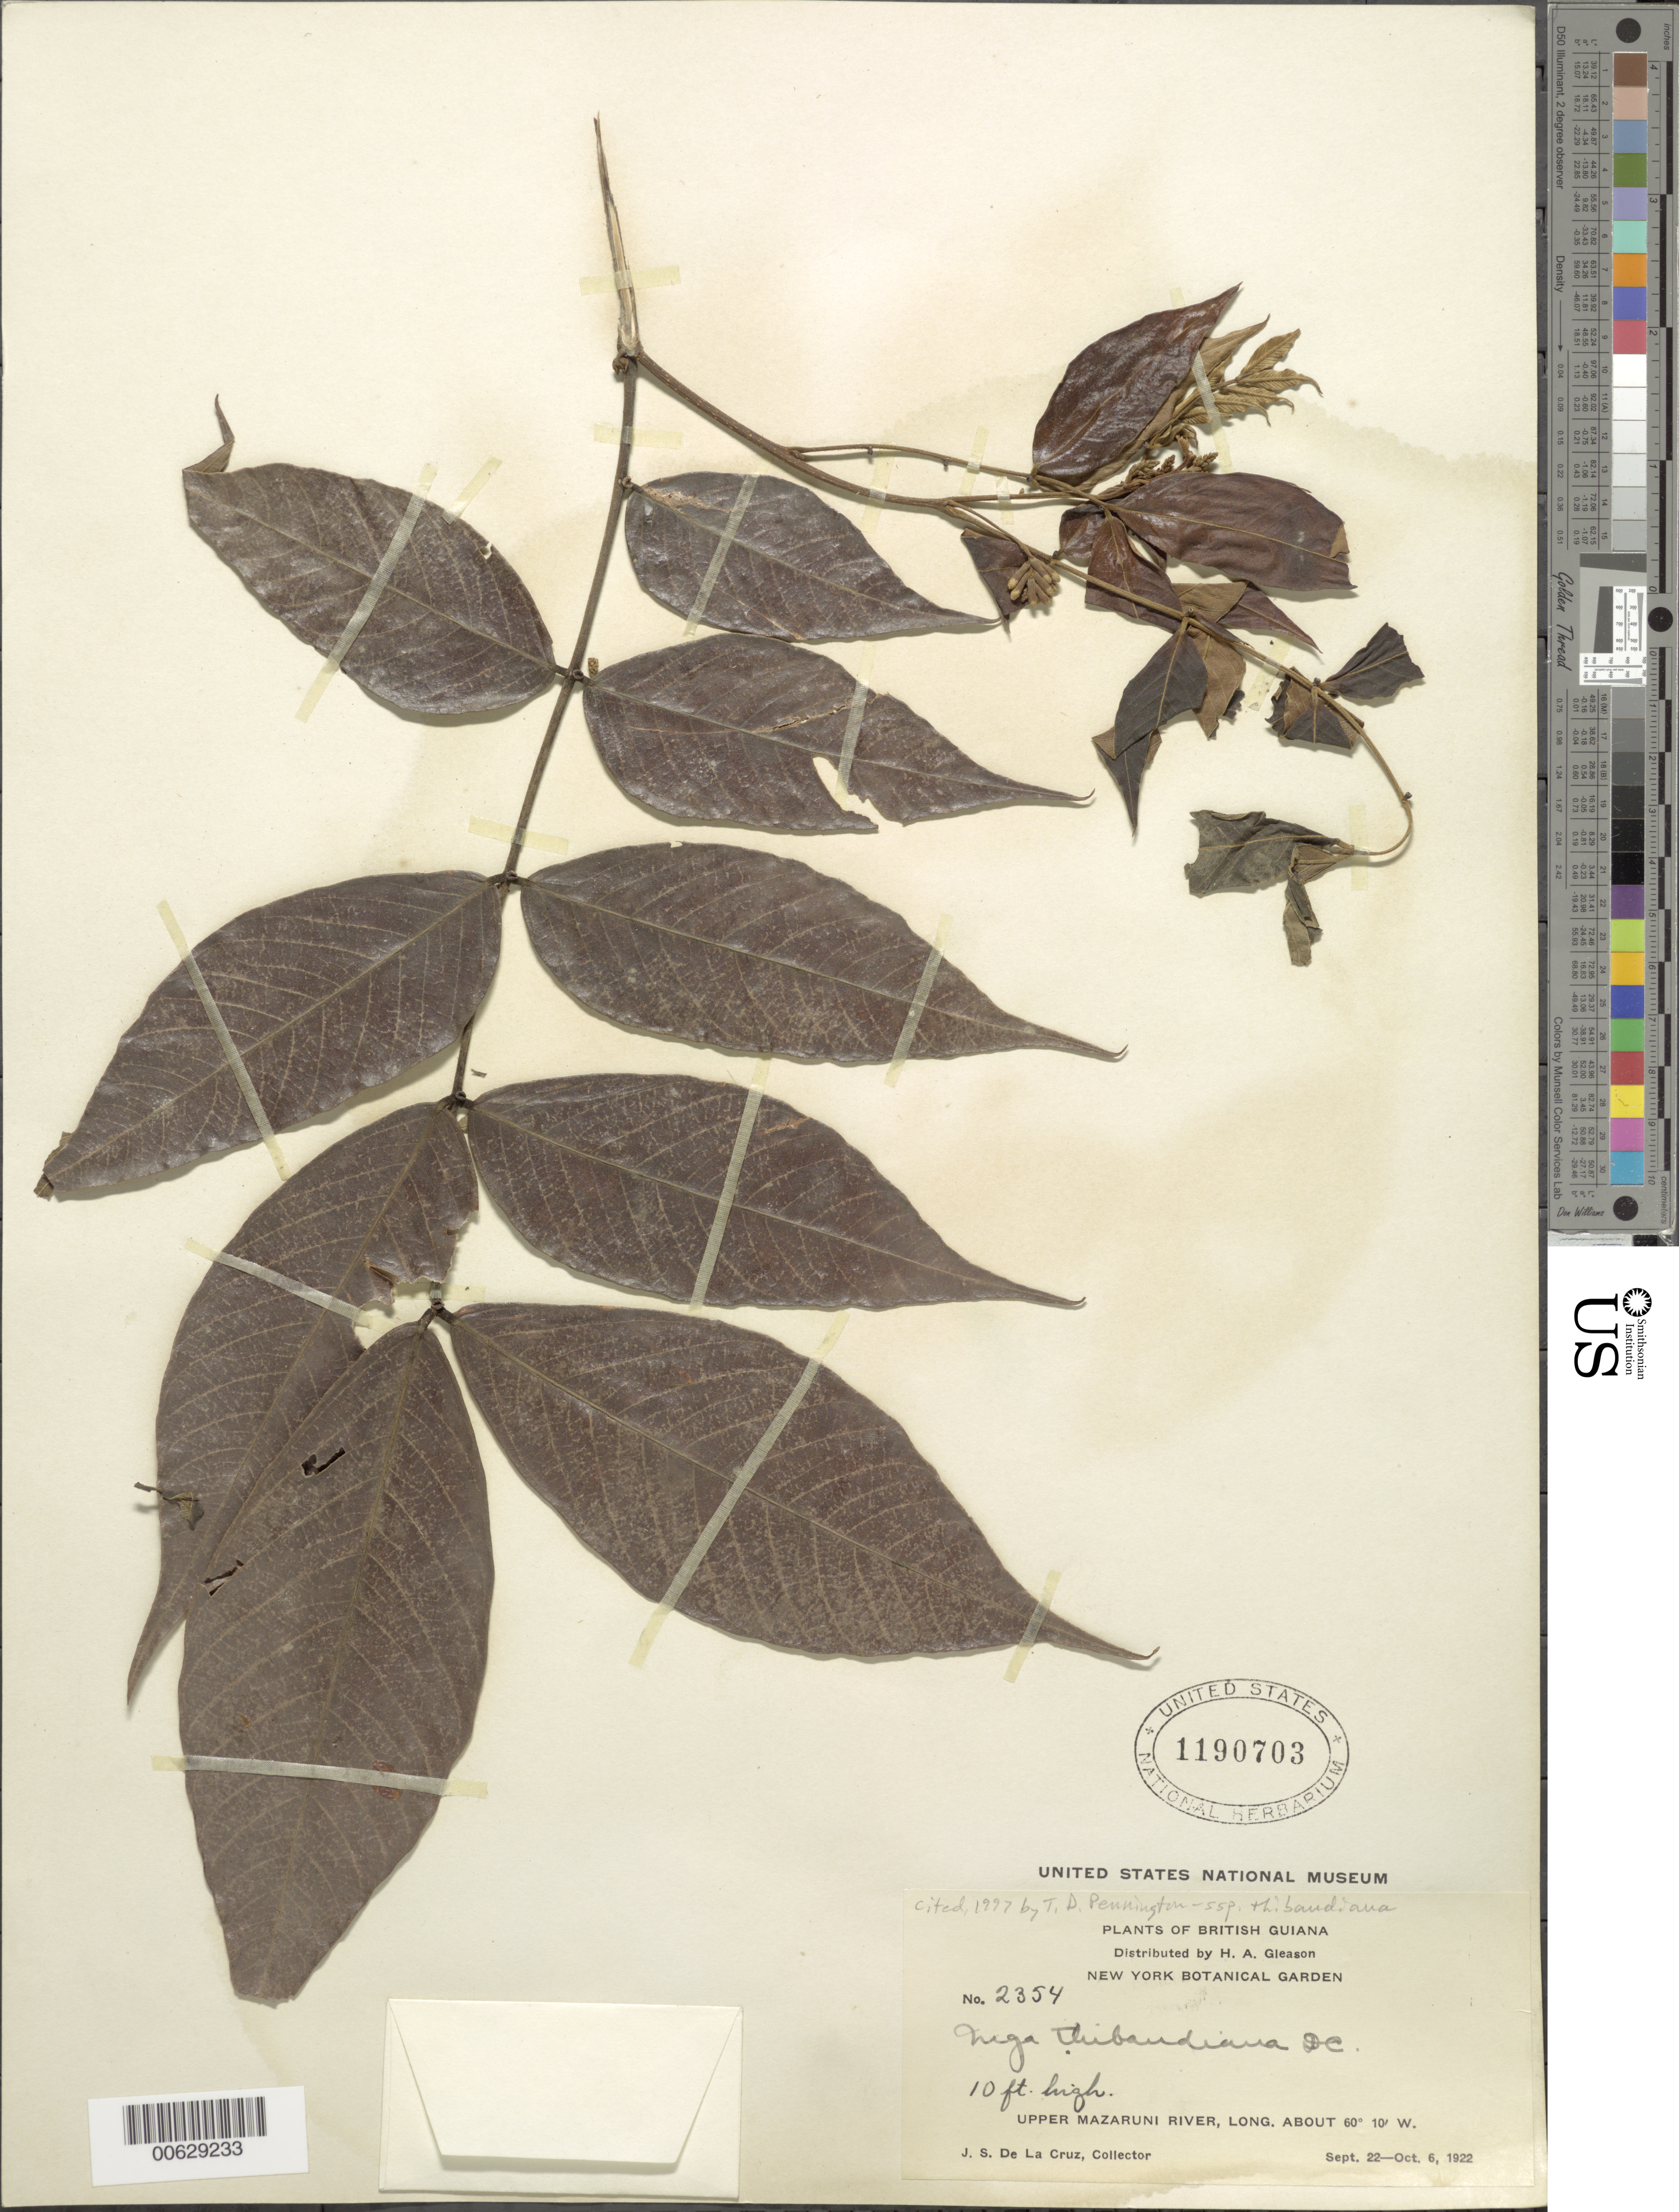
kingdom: Plantae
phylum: Tracheophyta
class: Magnoliopsida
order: Fabales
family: Fabaceae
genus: Inga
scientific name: Inga thibaudiana subsp. thibaudiana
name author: DC.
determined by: Pennington, T. D., (K)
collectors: J. S. de la Cruz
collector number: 2354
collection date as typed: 22-Sep-22 to 6-Oct-22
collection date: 1922-09-22/1922-10-06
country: Guyana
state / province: Cuyuni-Mazaruni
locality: Upper Mazaruni R.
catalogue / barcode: US 1190703